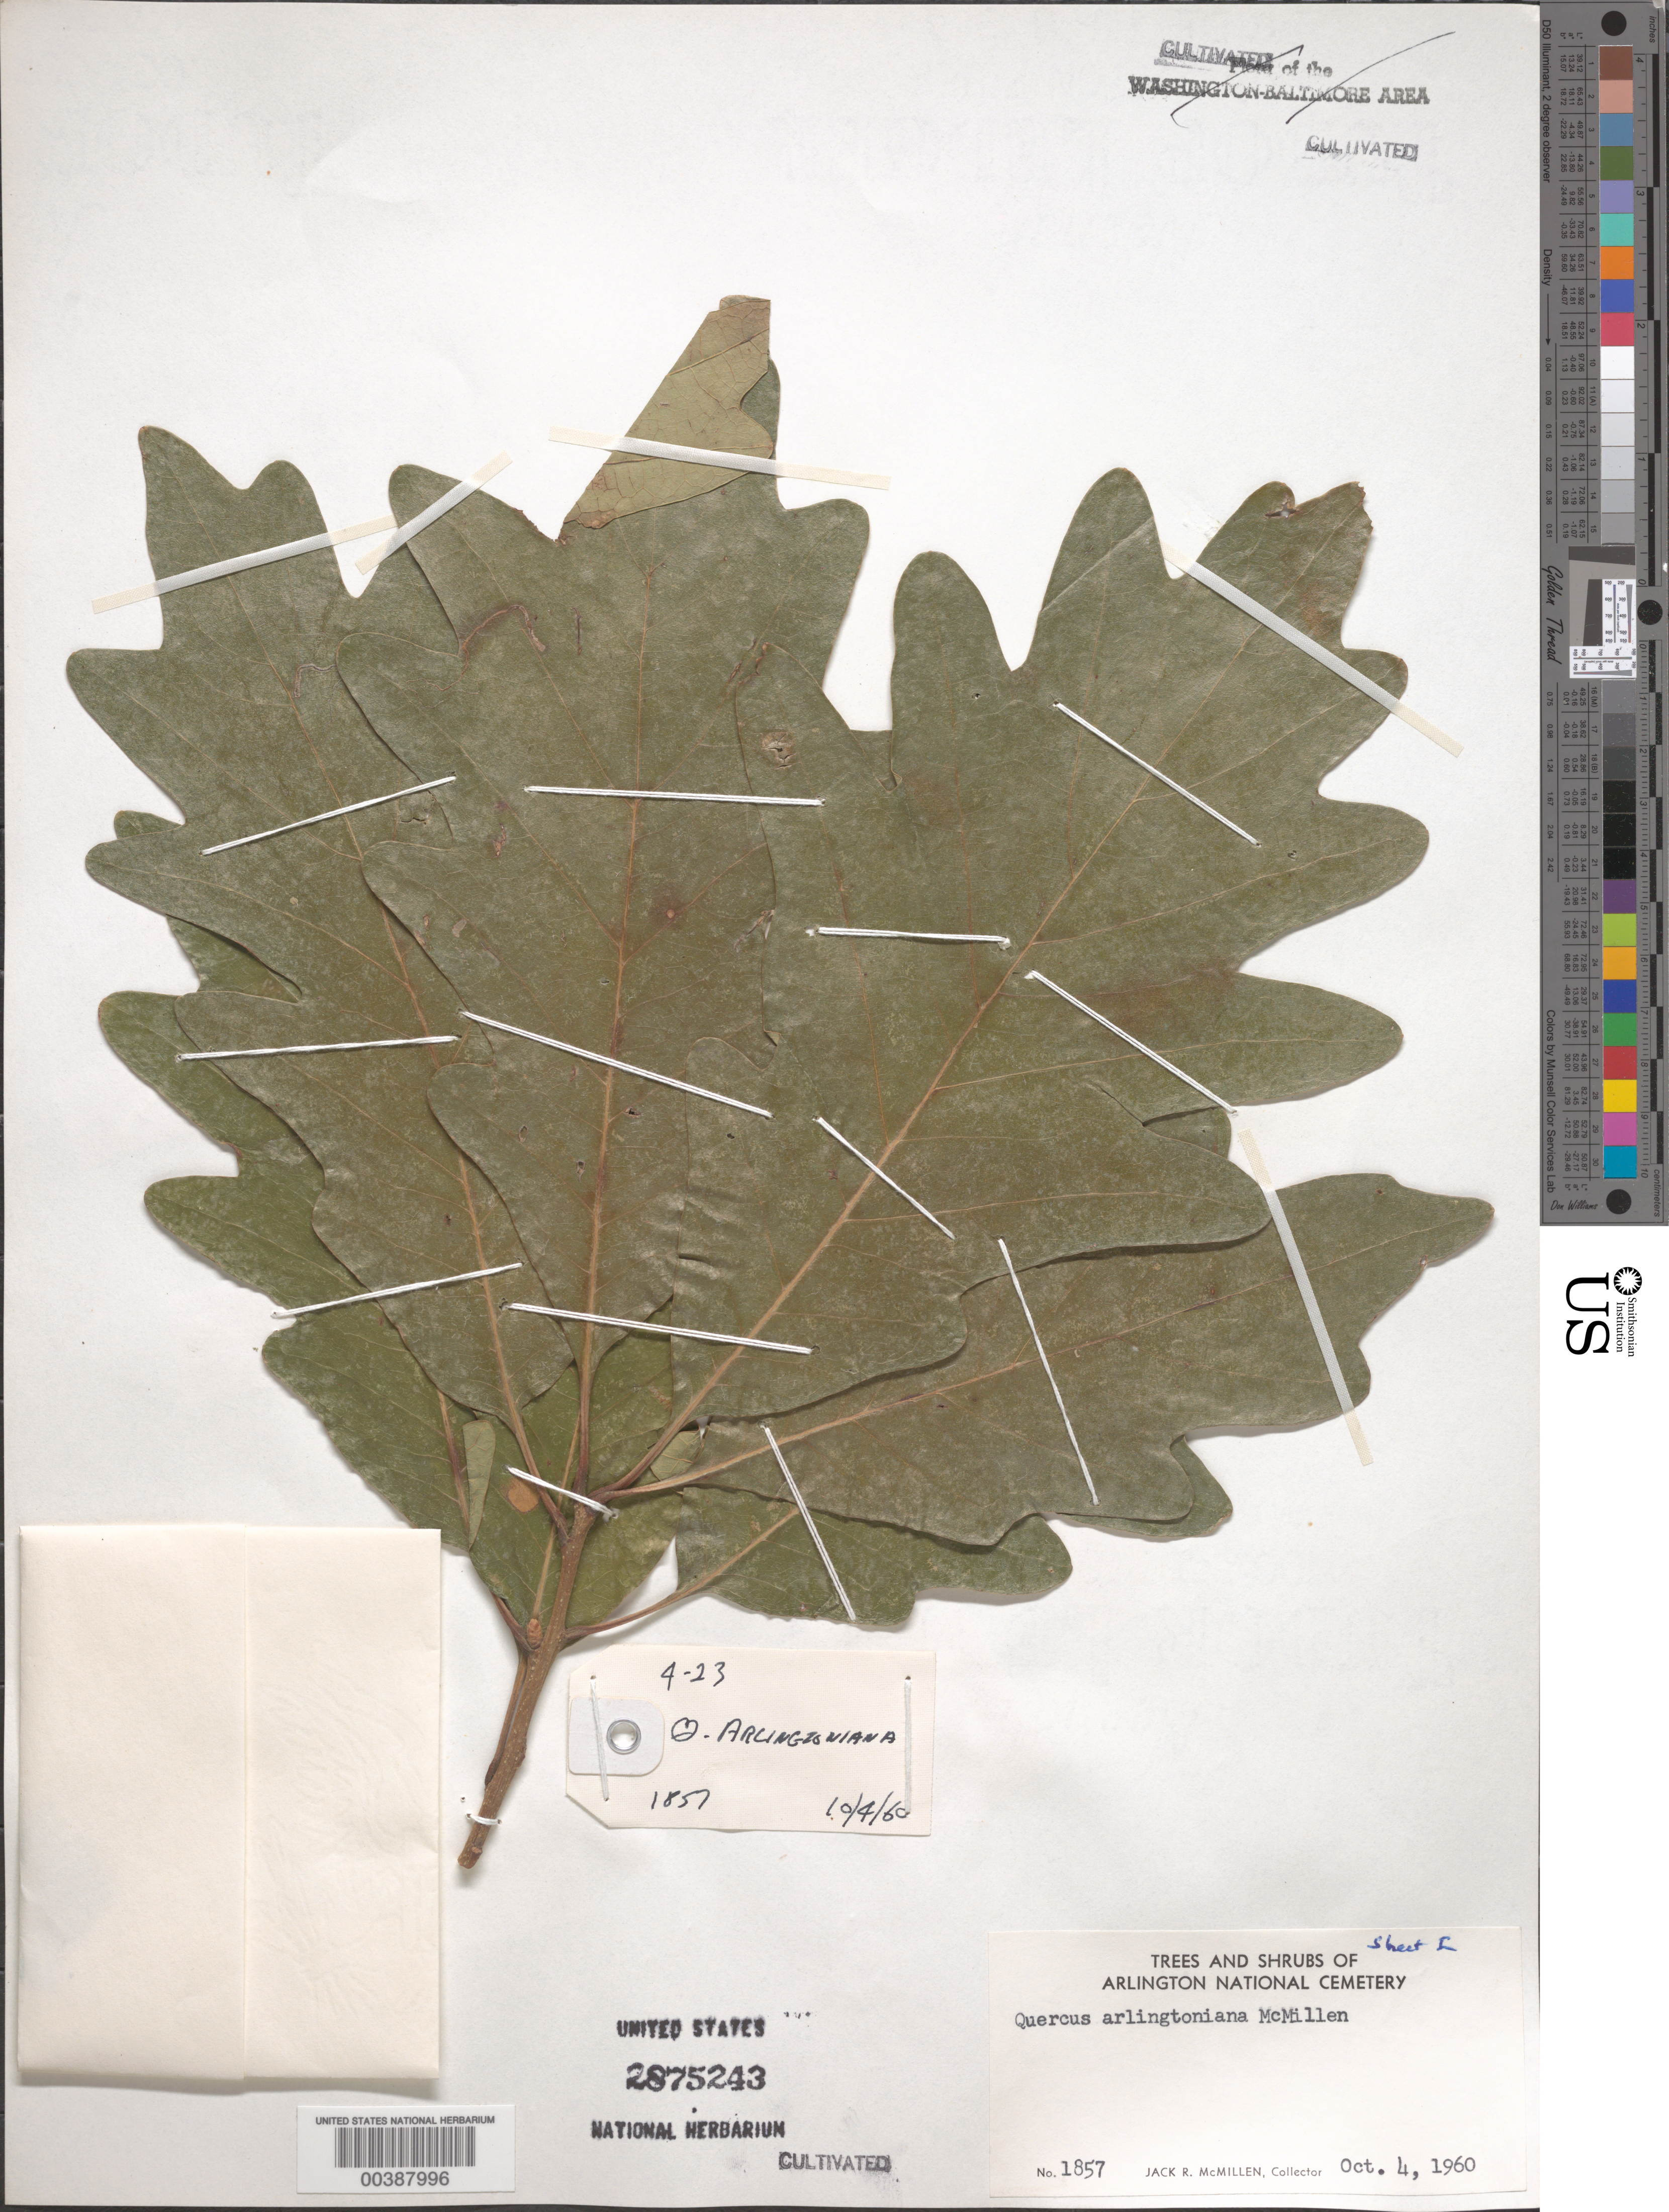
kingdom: Plantae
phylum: Tracheophyta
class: Magnoliopsida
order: Fagales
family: Fagaceae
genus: Quercus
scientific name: Quercus x arlingtoniana McMillen ined.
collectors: J. McMillen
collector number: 1857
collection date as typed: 04 Oct 1960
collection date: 1960-10-04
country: United States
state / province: Virginia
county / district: Arlington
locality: Arlington National Cemetery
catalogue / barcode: US 2875243